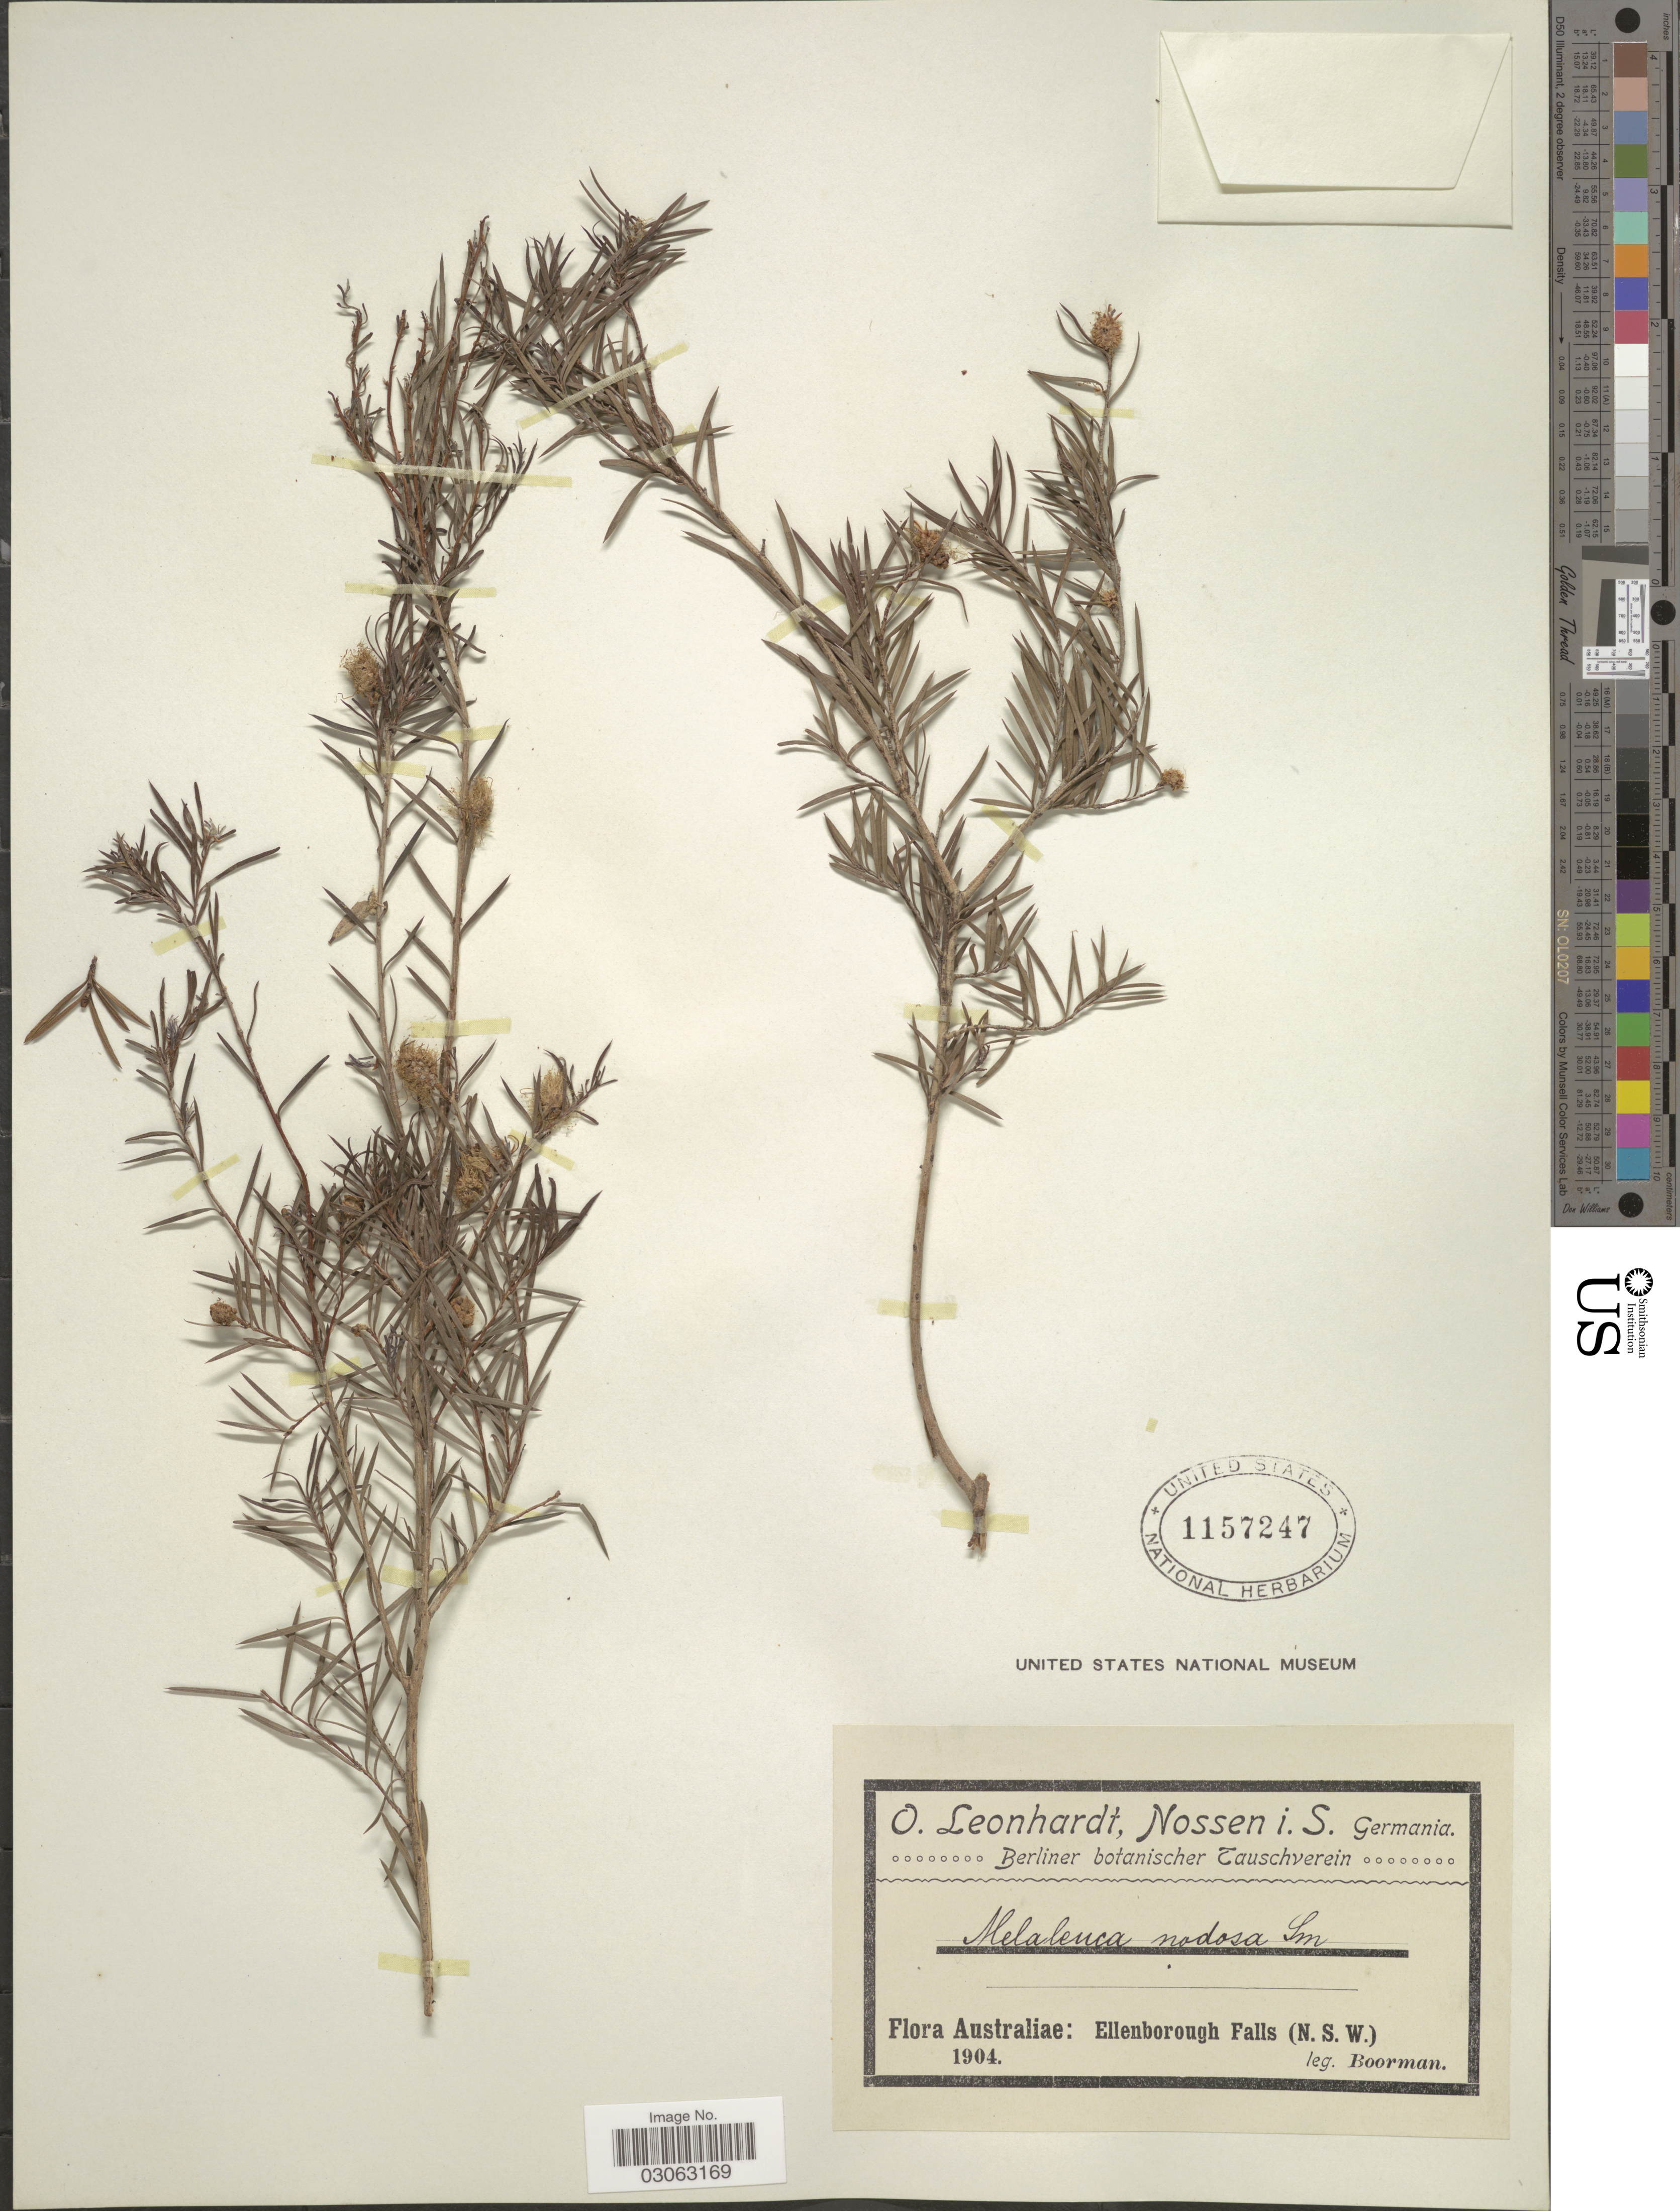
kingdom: Plantae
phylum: Tracheophyta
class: Magnoliopsida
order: Myrtales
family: Myrtaceae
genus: Melaleuca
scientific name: Melaleuca nodosa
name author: (Sol. ex Gaertn.) Sm.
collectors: -. Boorman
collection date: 1904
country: Australia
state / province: New South Wales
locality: Ellenborough Falls (N.S.W.).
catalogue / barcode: US 1157247